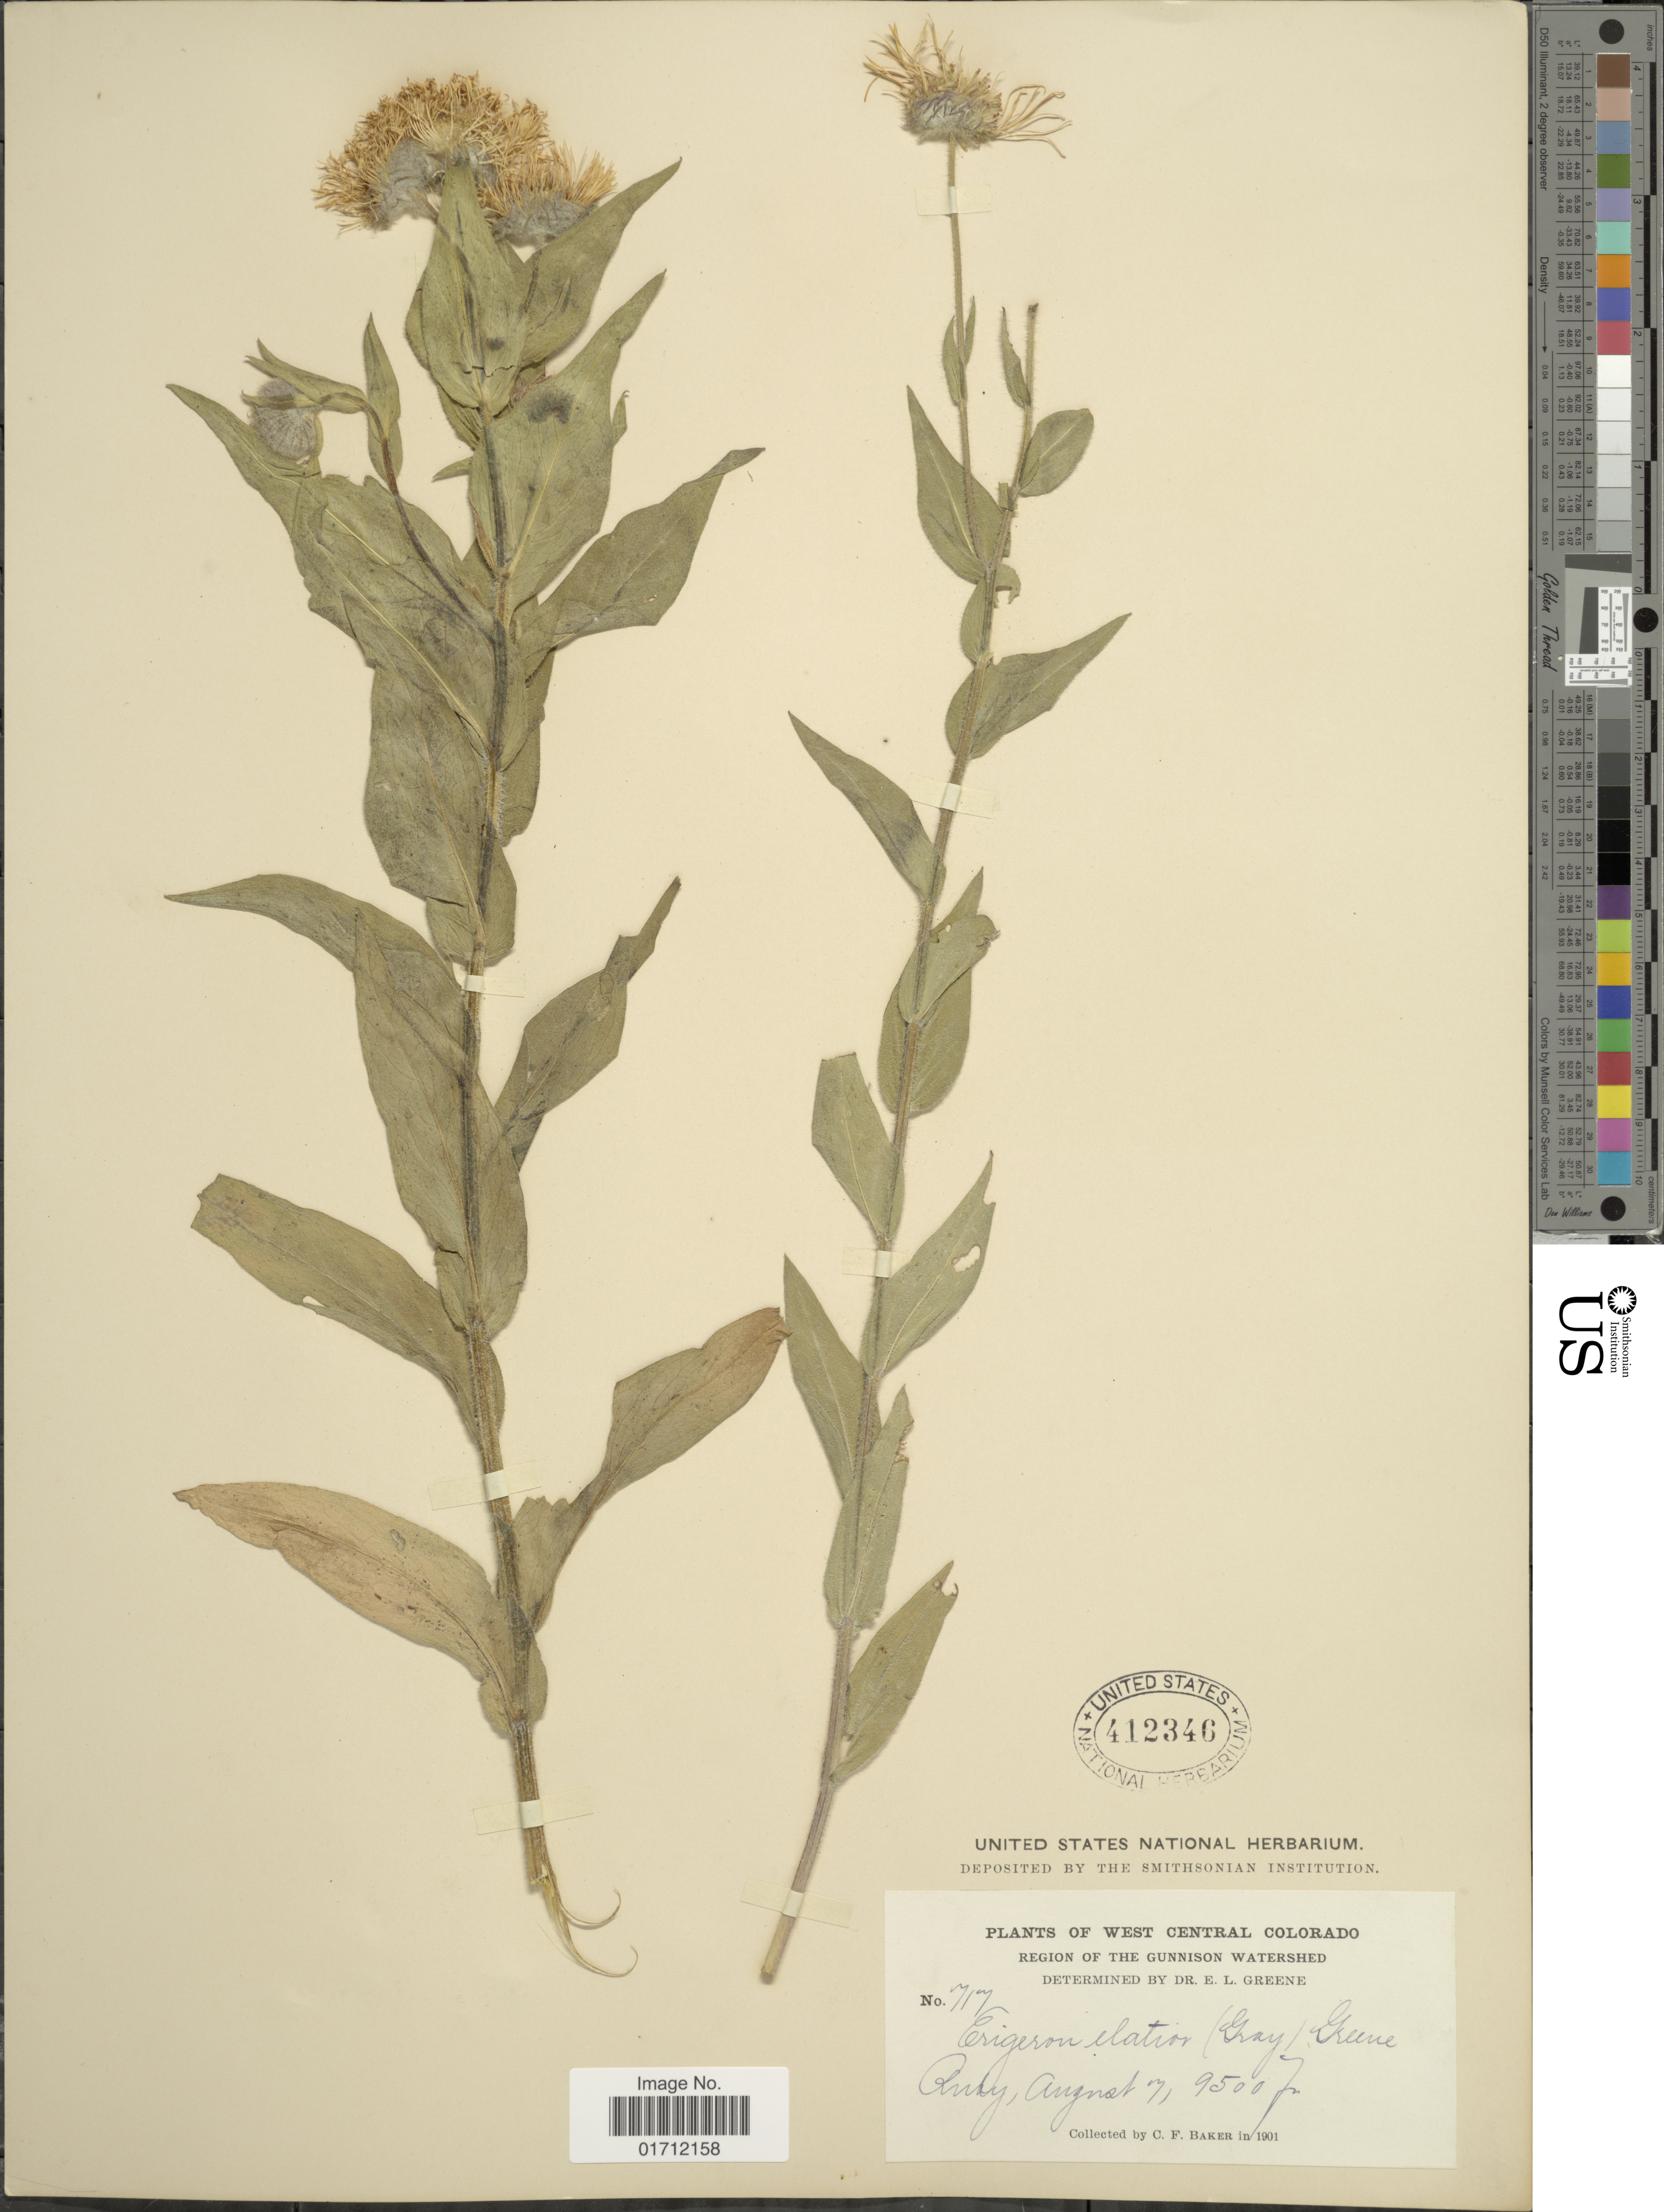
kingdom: Plantae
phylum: Tracheophyta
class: Magnoliopsida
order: Asterales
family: Asteraceae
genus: Erigeron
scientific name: Erigeron elatior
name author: (A. Gray) Greene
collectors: C. F. Baker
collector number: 717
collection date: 1901-08-07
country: United States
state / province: Colorado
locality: West Central Colorado, Region of the Gunnison Watershed, Rudy.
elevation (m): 2896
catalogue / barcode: US 412346